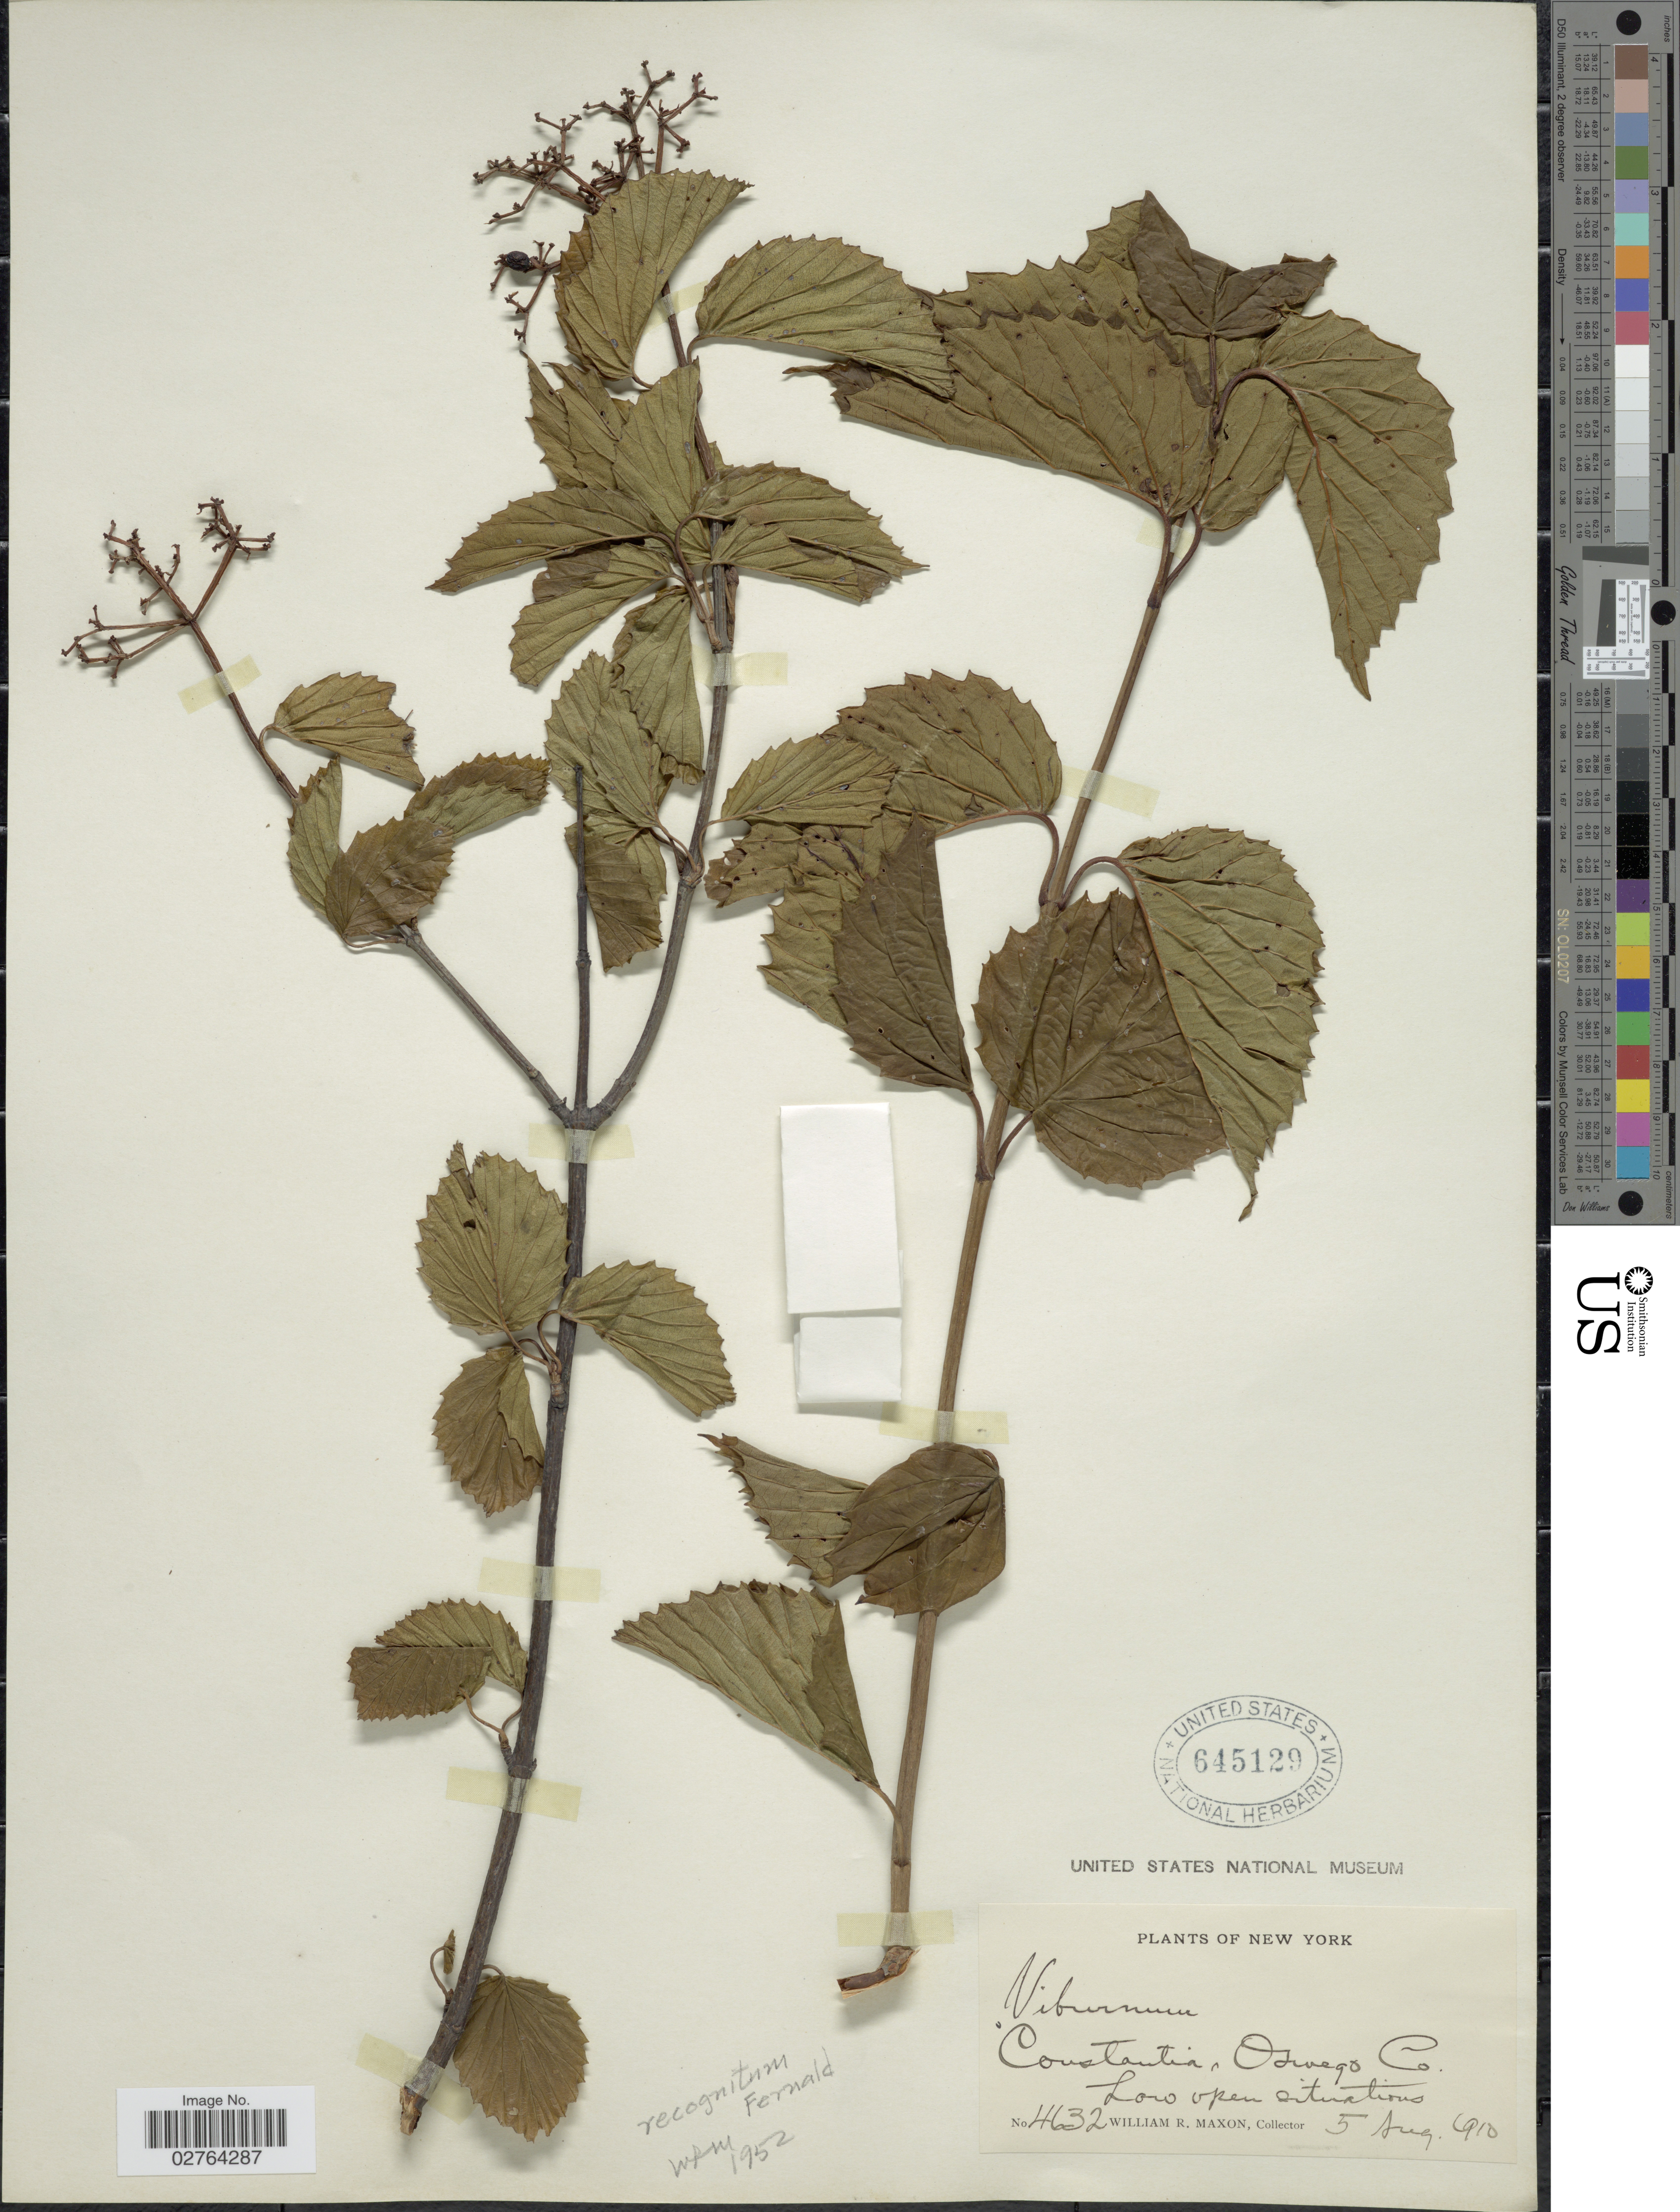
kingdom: Plantae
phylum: Tracheophyta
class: Magnoliopsida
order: Dipsacales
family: Viburnaceae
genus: Viburnum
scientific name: Viburnum recognitum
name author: Fernald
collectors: W. R. Maxon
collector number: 4632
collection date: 1910-08-05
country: United States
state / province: New York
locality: Constantia, Oswego Co.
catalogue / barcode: US 645129